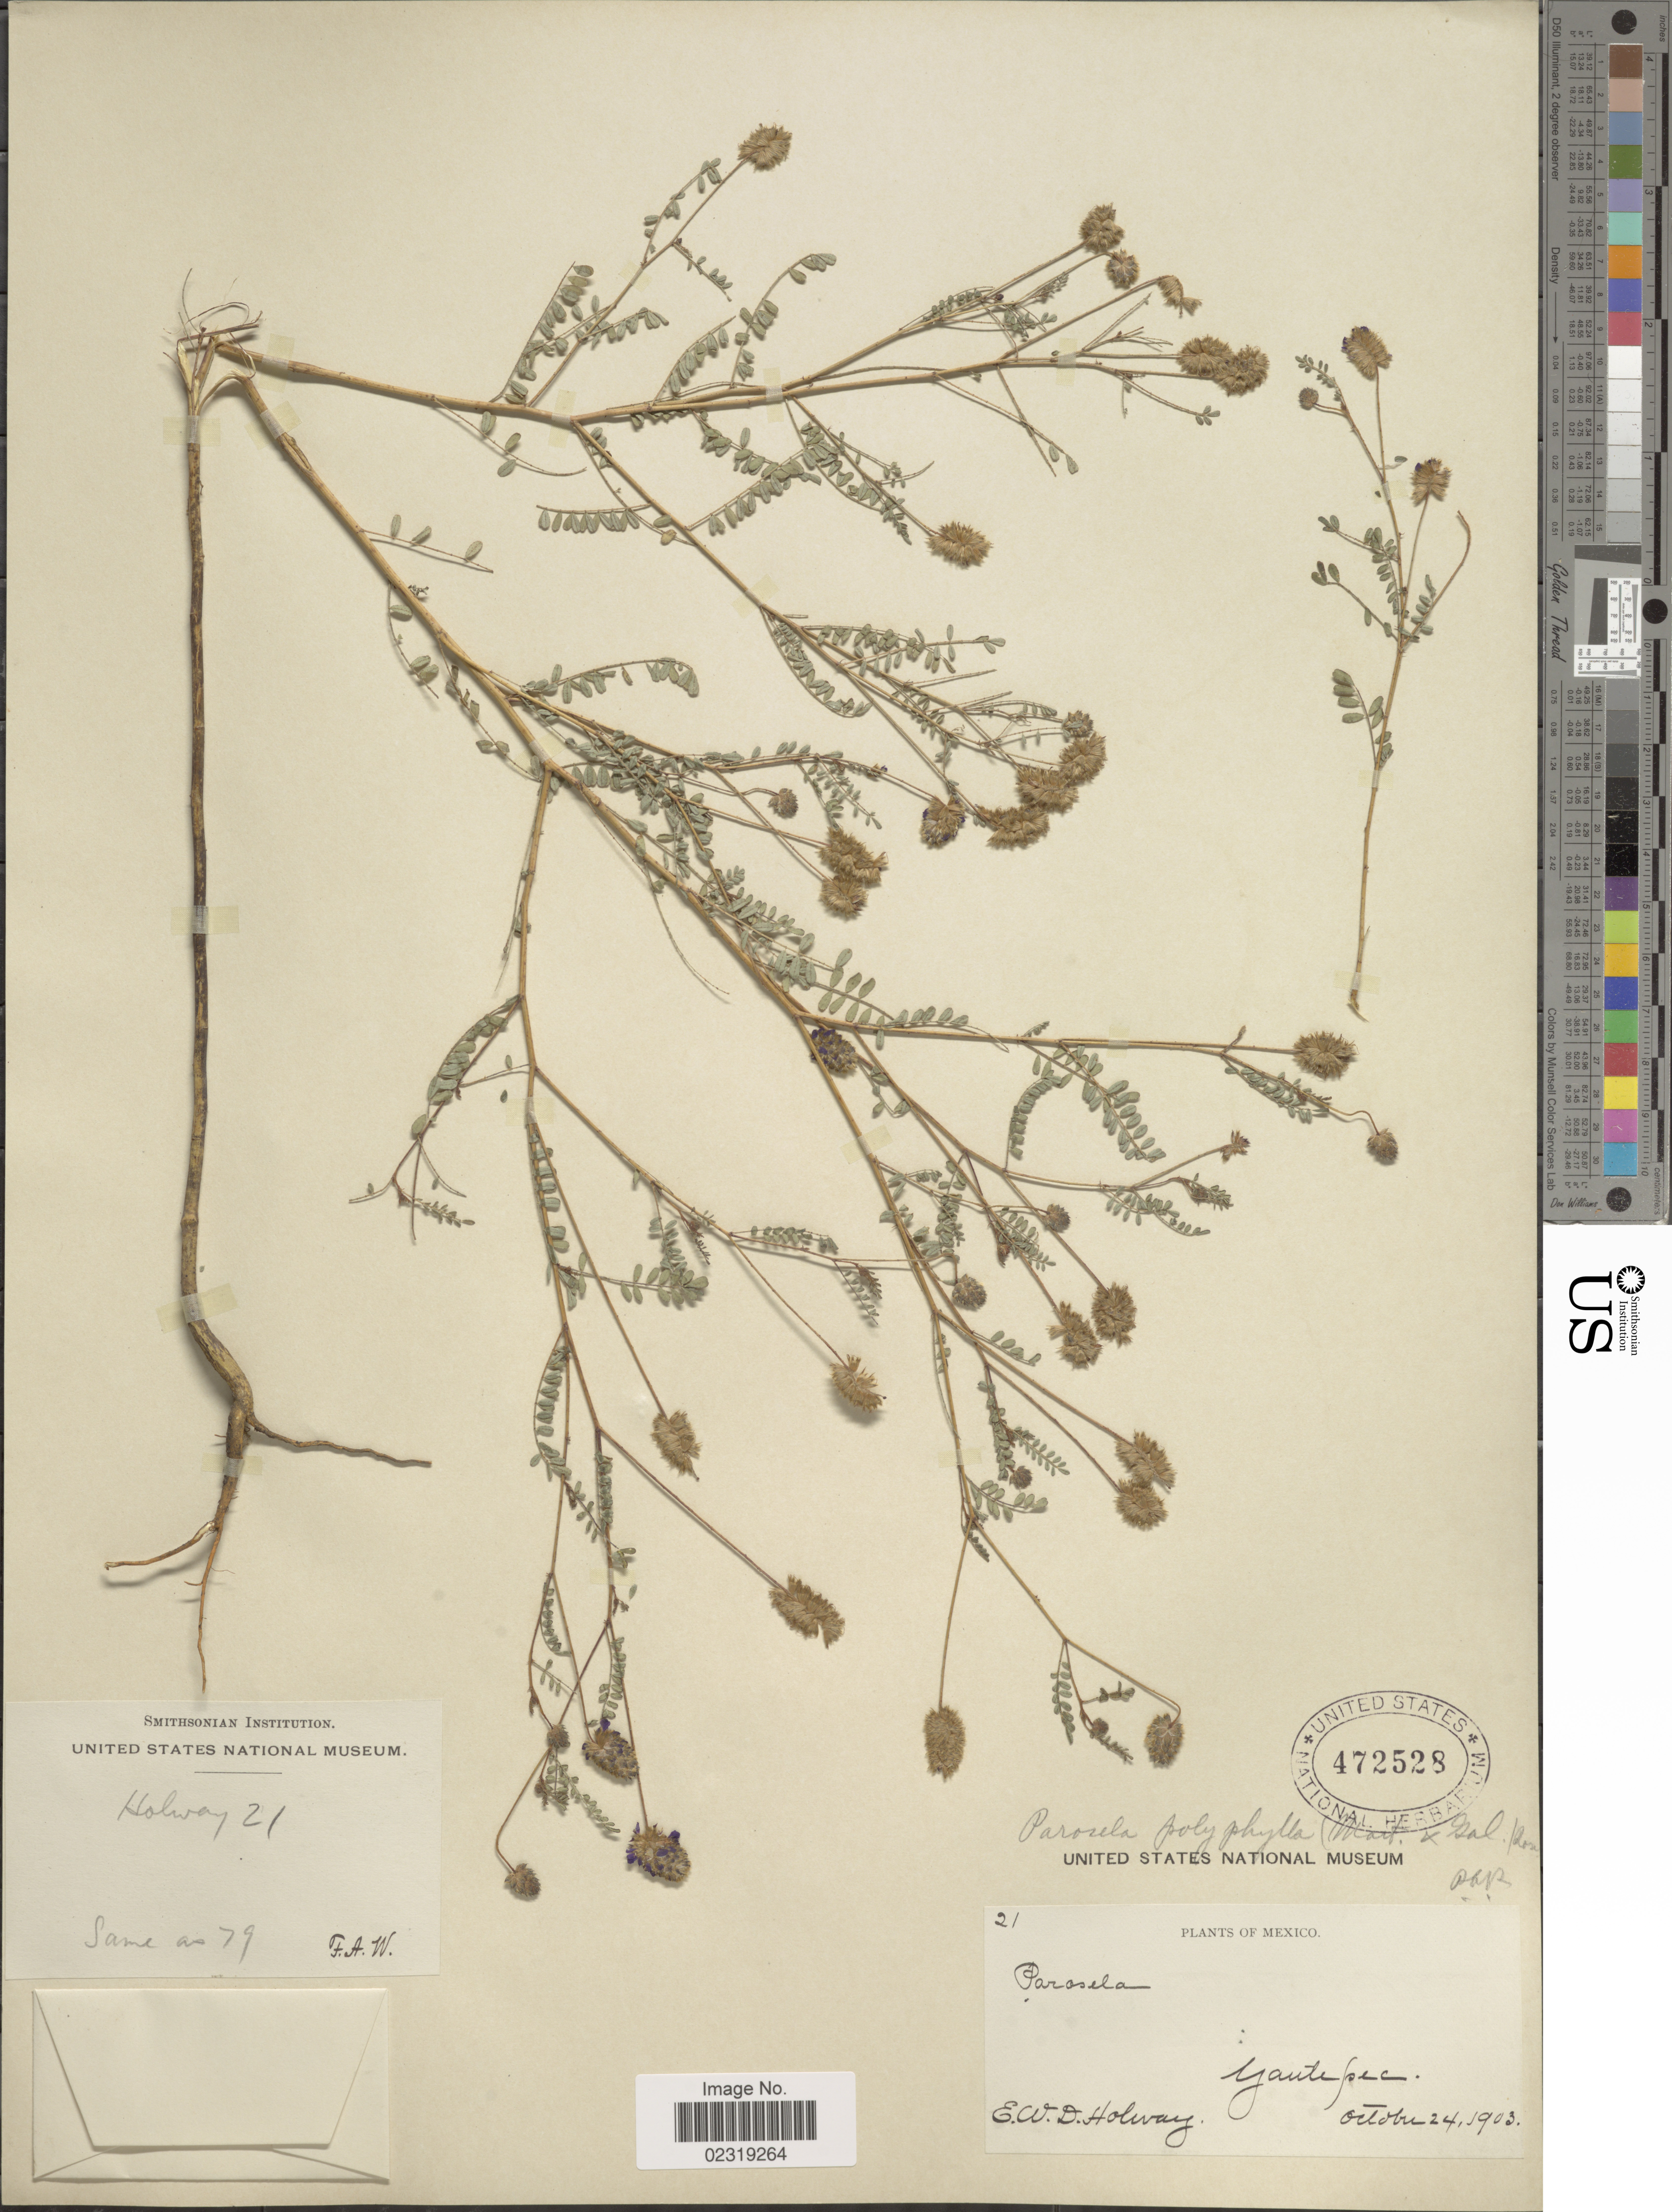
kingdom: Plantae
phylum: Tracheophyta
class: Magnoliopsida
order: Fabales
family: Fabaceae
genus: Dalea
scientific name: Dalea foliolosa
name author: (Aiton) Barneby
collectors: E. W. D. Holway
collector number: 21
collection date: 1903-10-24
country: Mexico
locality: Yantepec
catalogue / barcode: US 472528